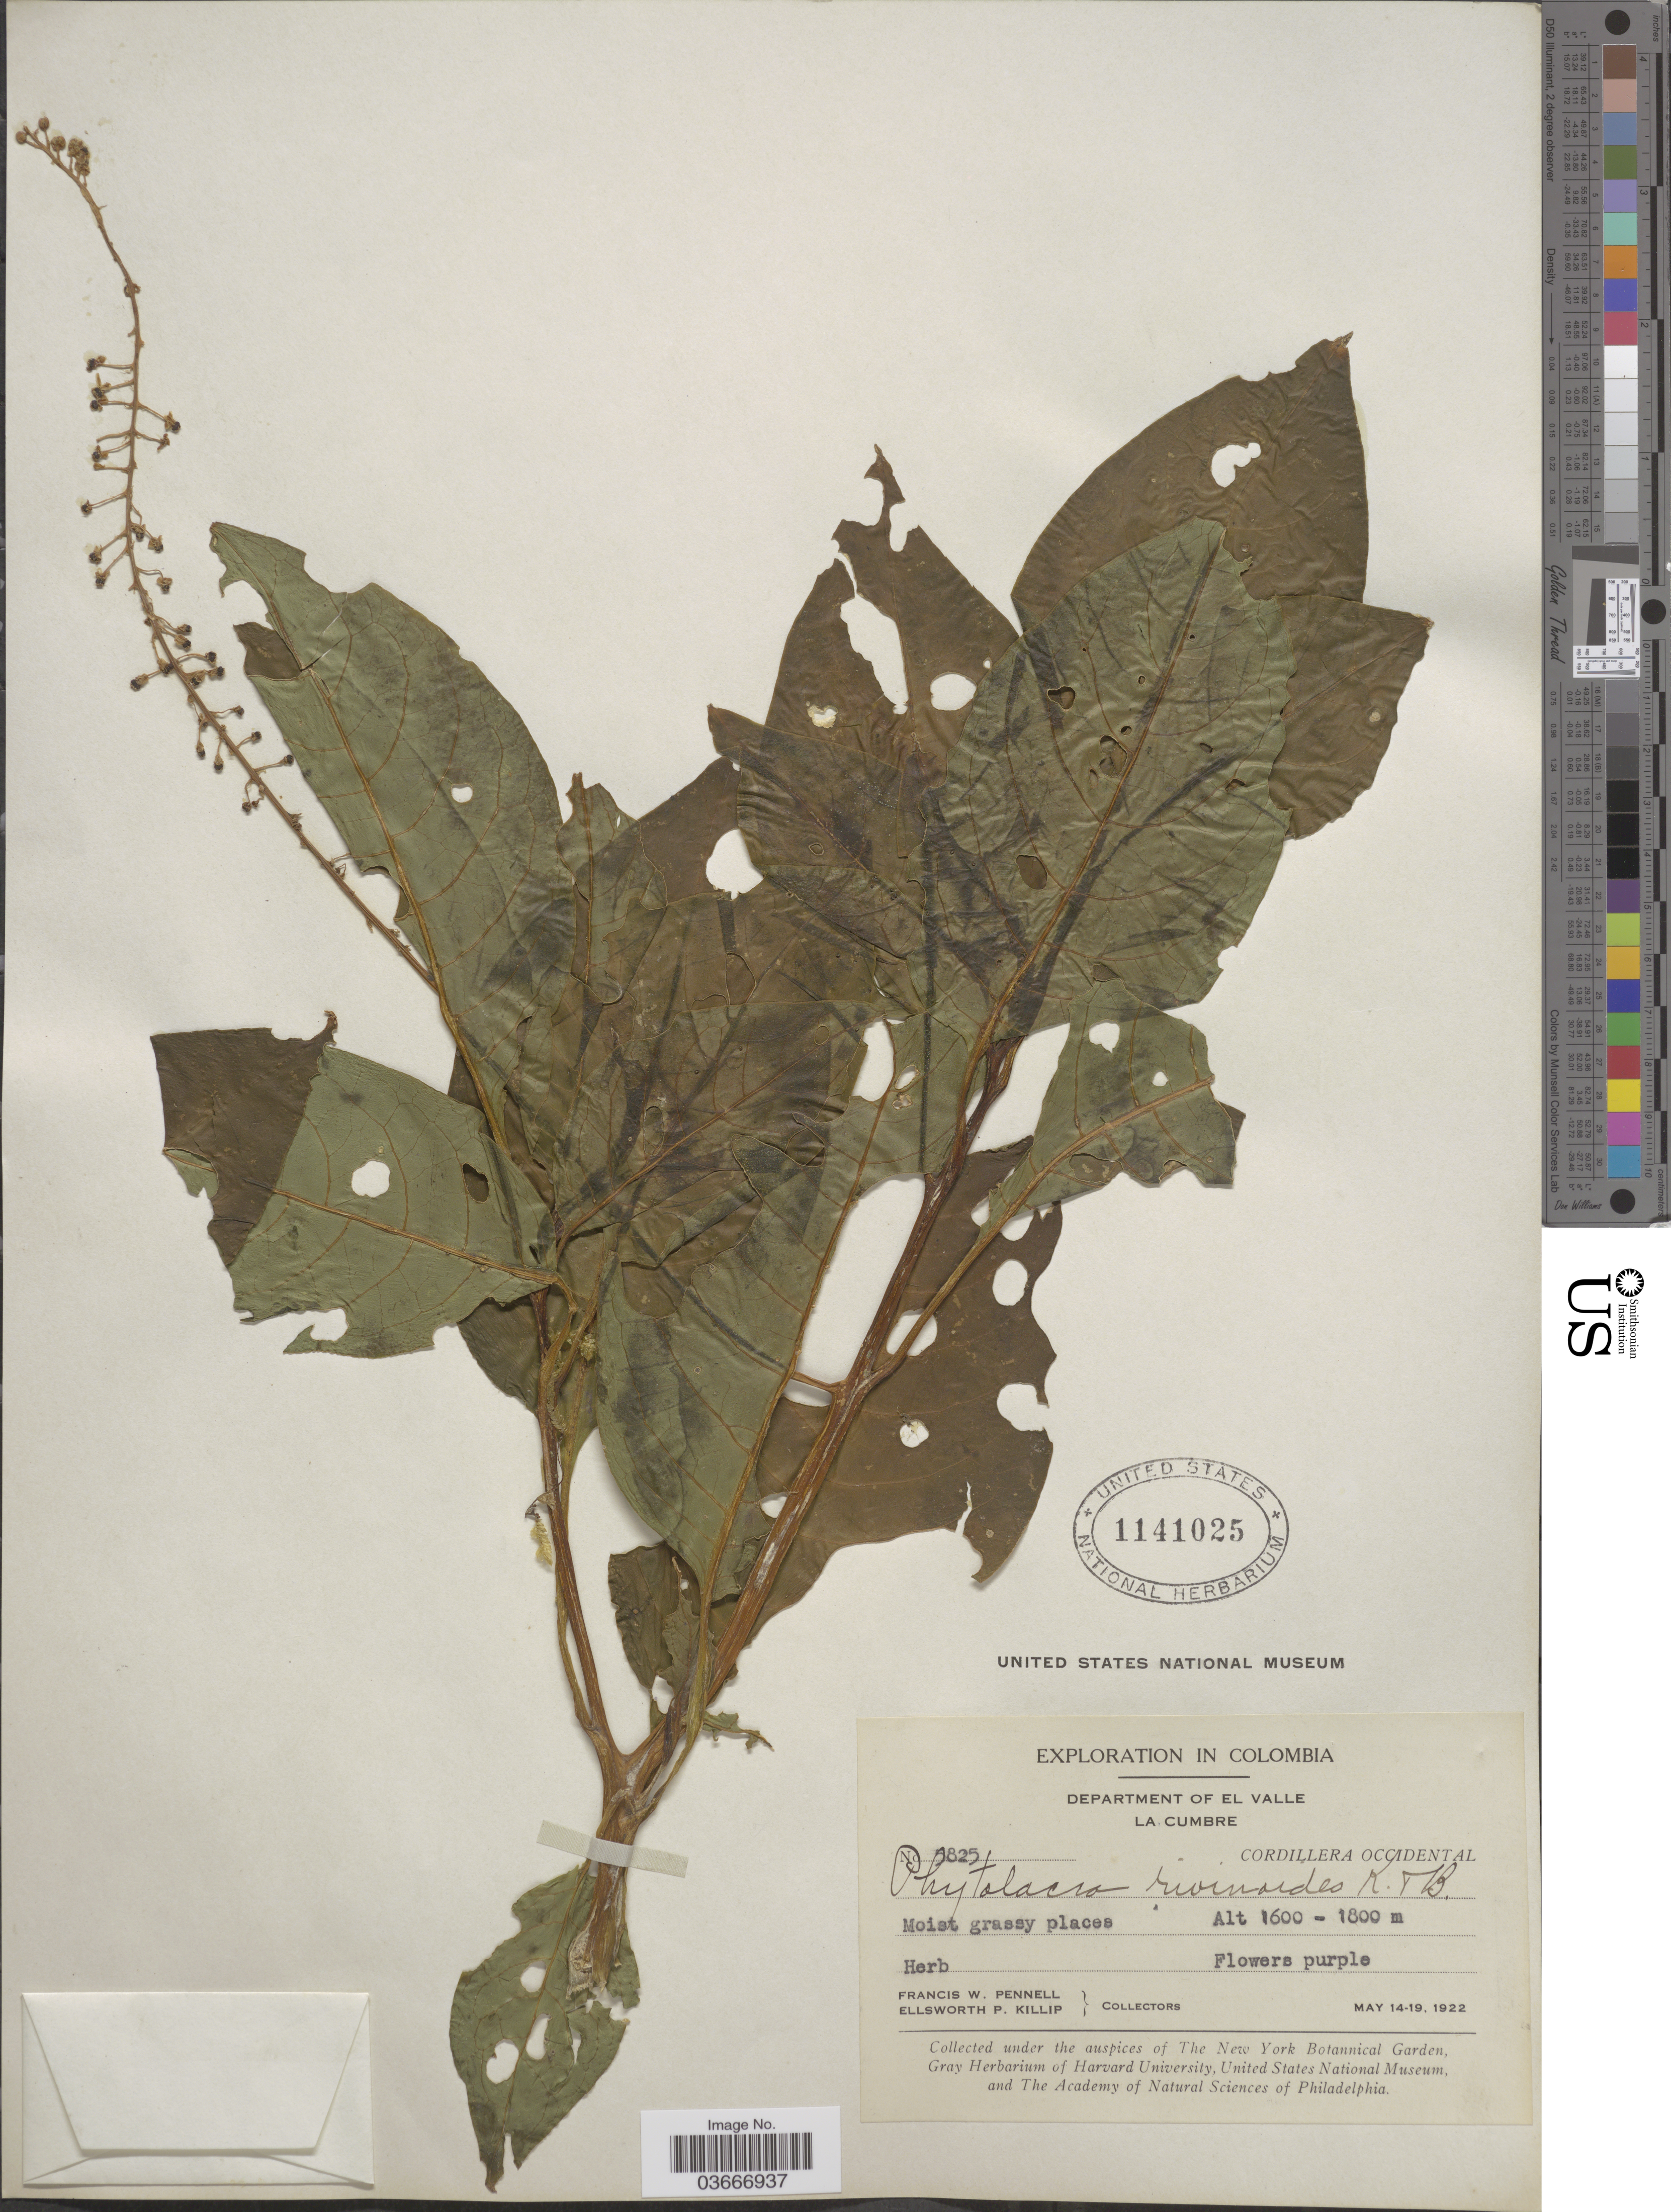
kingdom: Plantae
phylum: Tracheophyta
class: Magnoliopsida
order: Caryophyllales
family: Phytolaccaceae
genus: Phytolacca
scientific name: Phytolacca rivinoides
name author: Kunth & C.D. Bouché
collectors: F. W. Pennell & E. P. Killip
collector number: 5825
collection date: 1922-05-14/1922-05-19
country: Colombia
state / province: Valle del Cauca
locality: Department of El Valle. La Cumbre. Cordillera Occidental.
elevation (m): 1600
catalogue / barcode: US 1141025